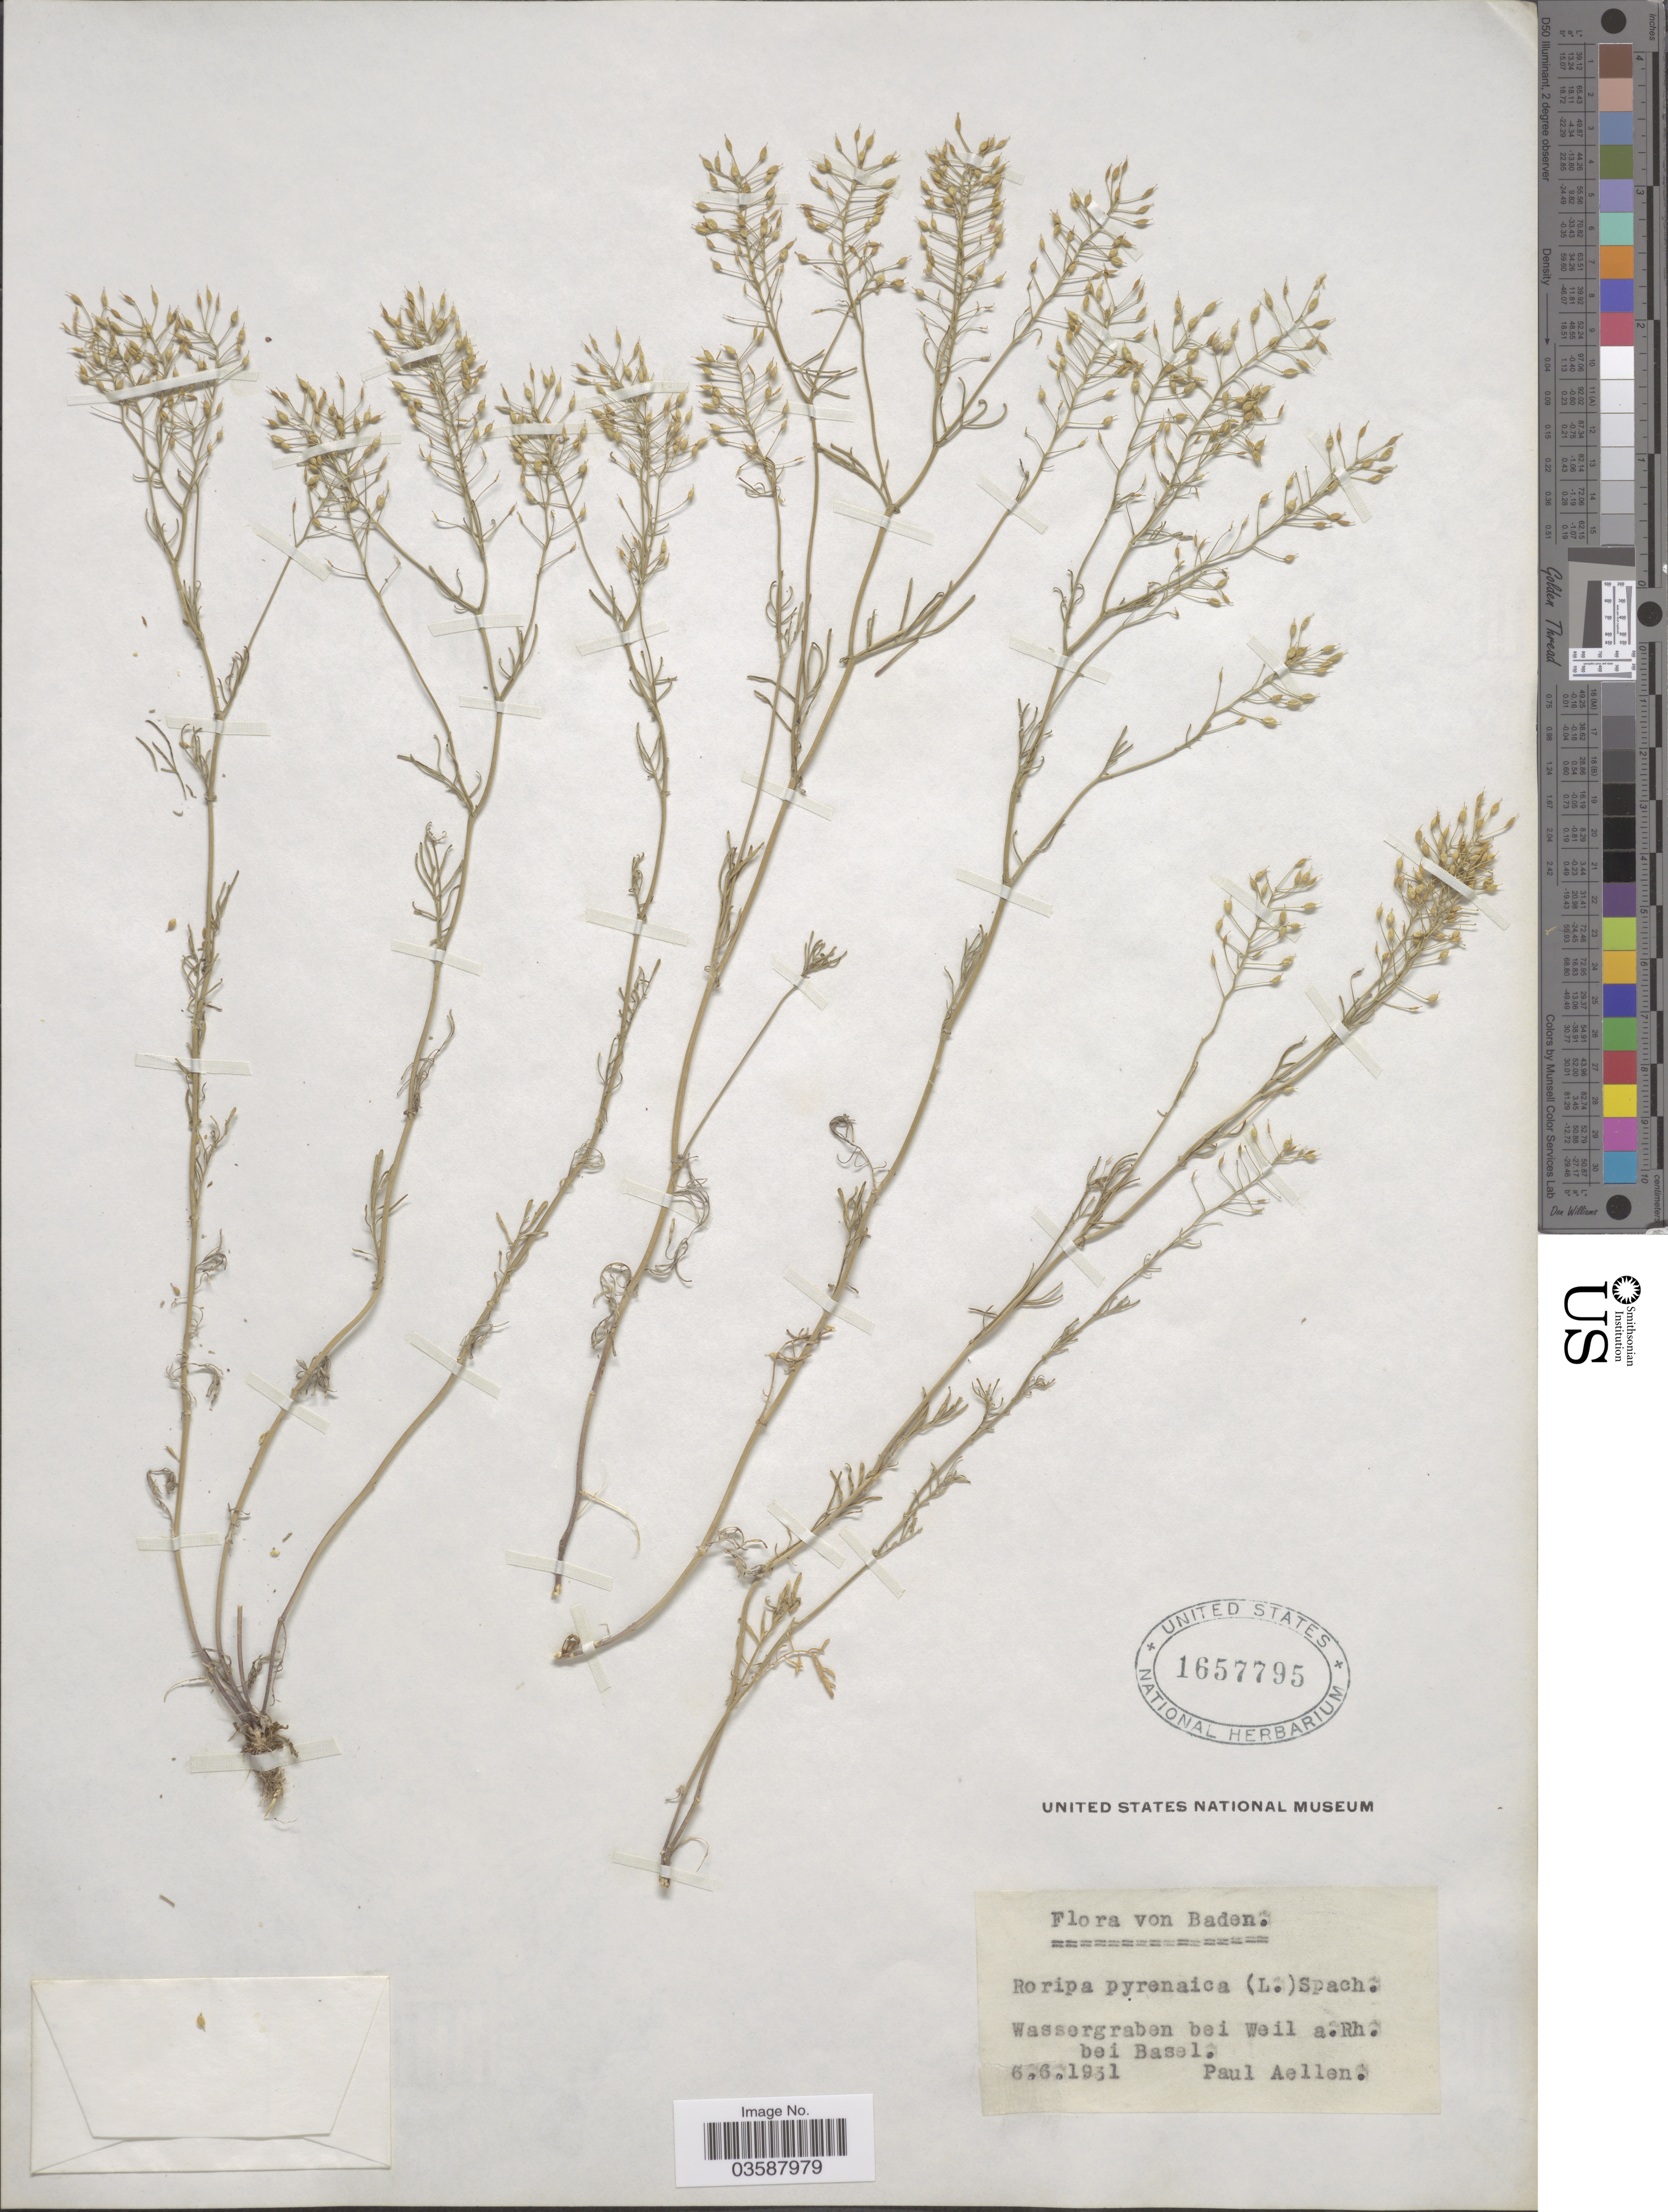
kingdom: Plantae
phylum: Tracheophyta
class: Magnoliopsida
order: Brassicales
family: Brassicaceae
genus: Rorippa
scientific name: Rorippa pyrenaica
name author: (All.) Rchb.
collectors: P. Aellen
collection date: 1931-06-06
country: Germany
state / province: Baden-Württemberg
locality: Baden. Wasserrgaben bei Weil a. Rh. bei Basel.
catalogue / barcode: US 1657795